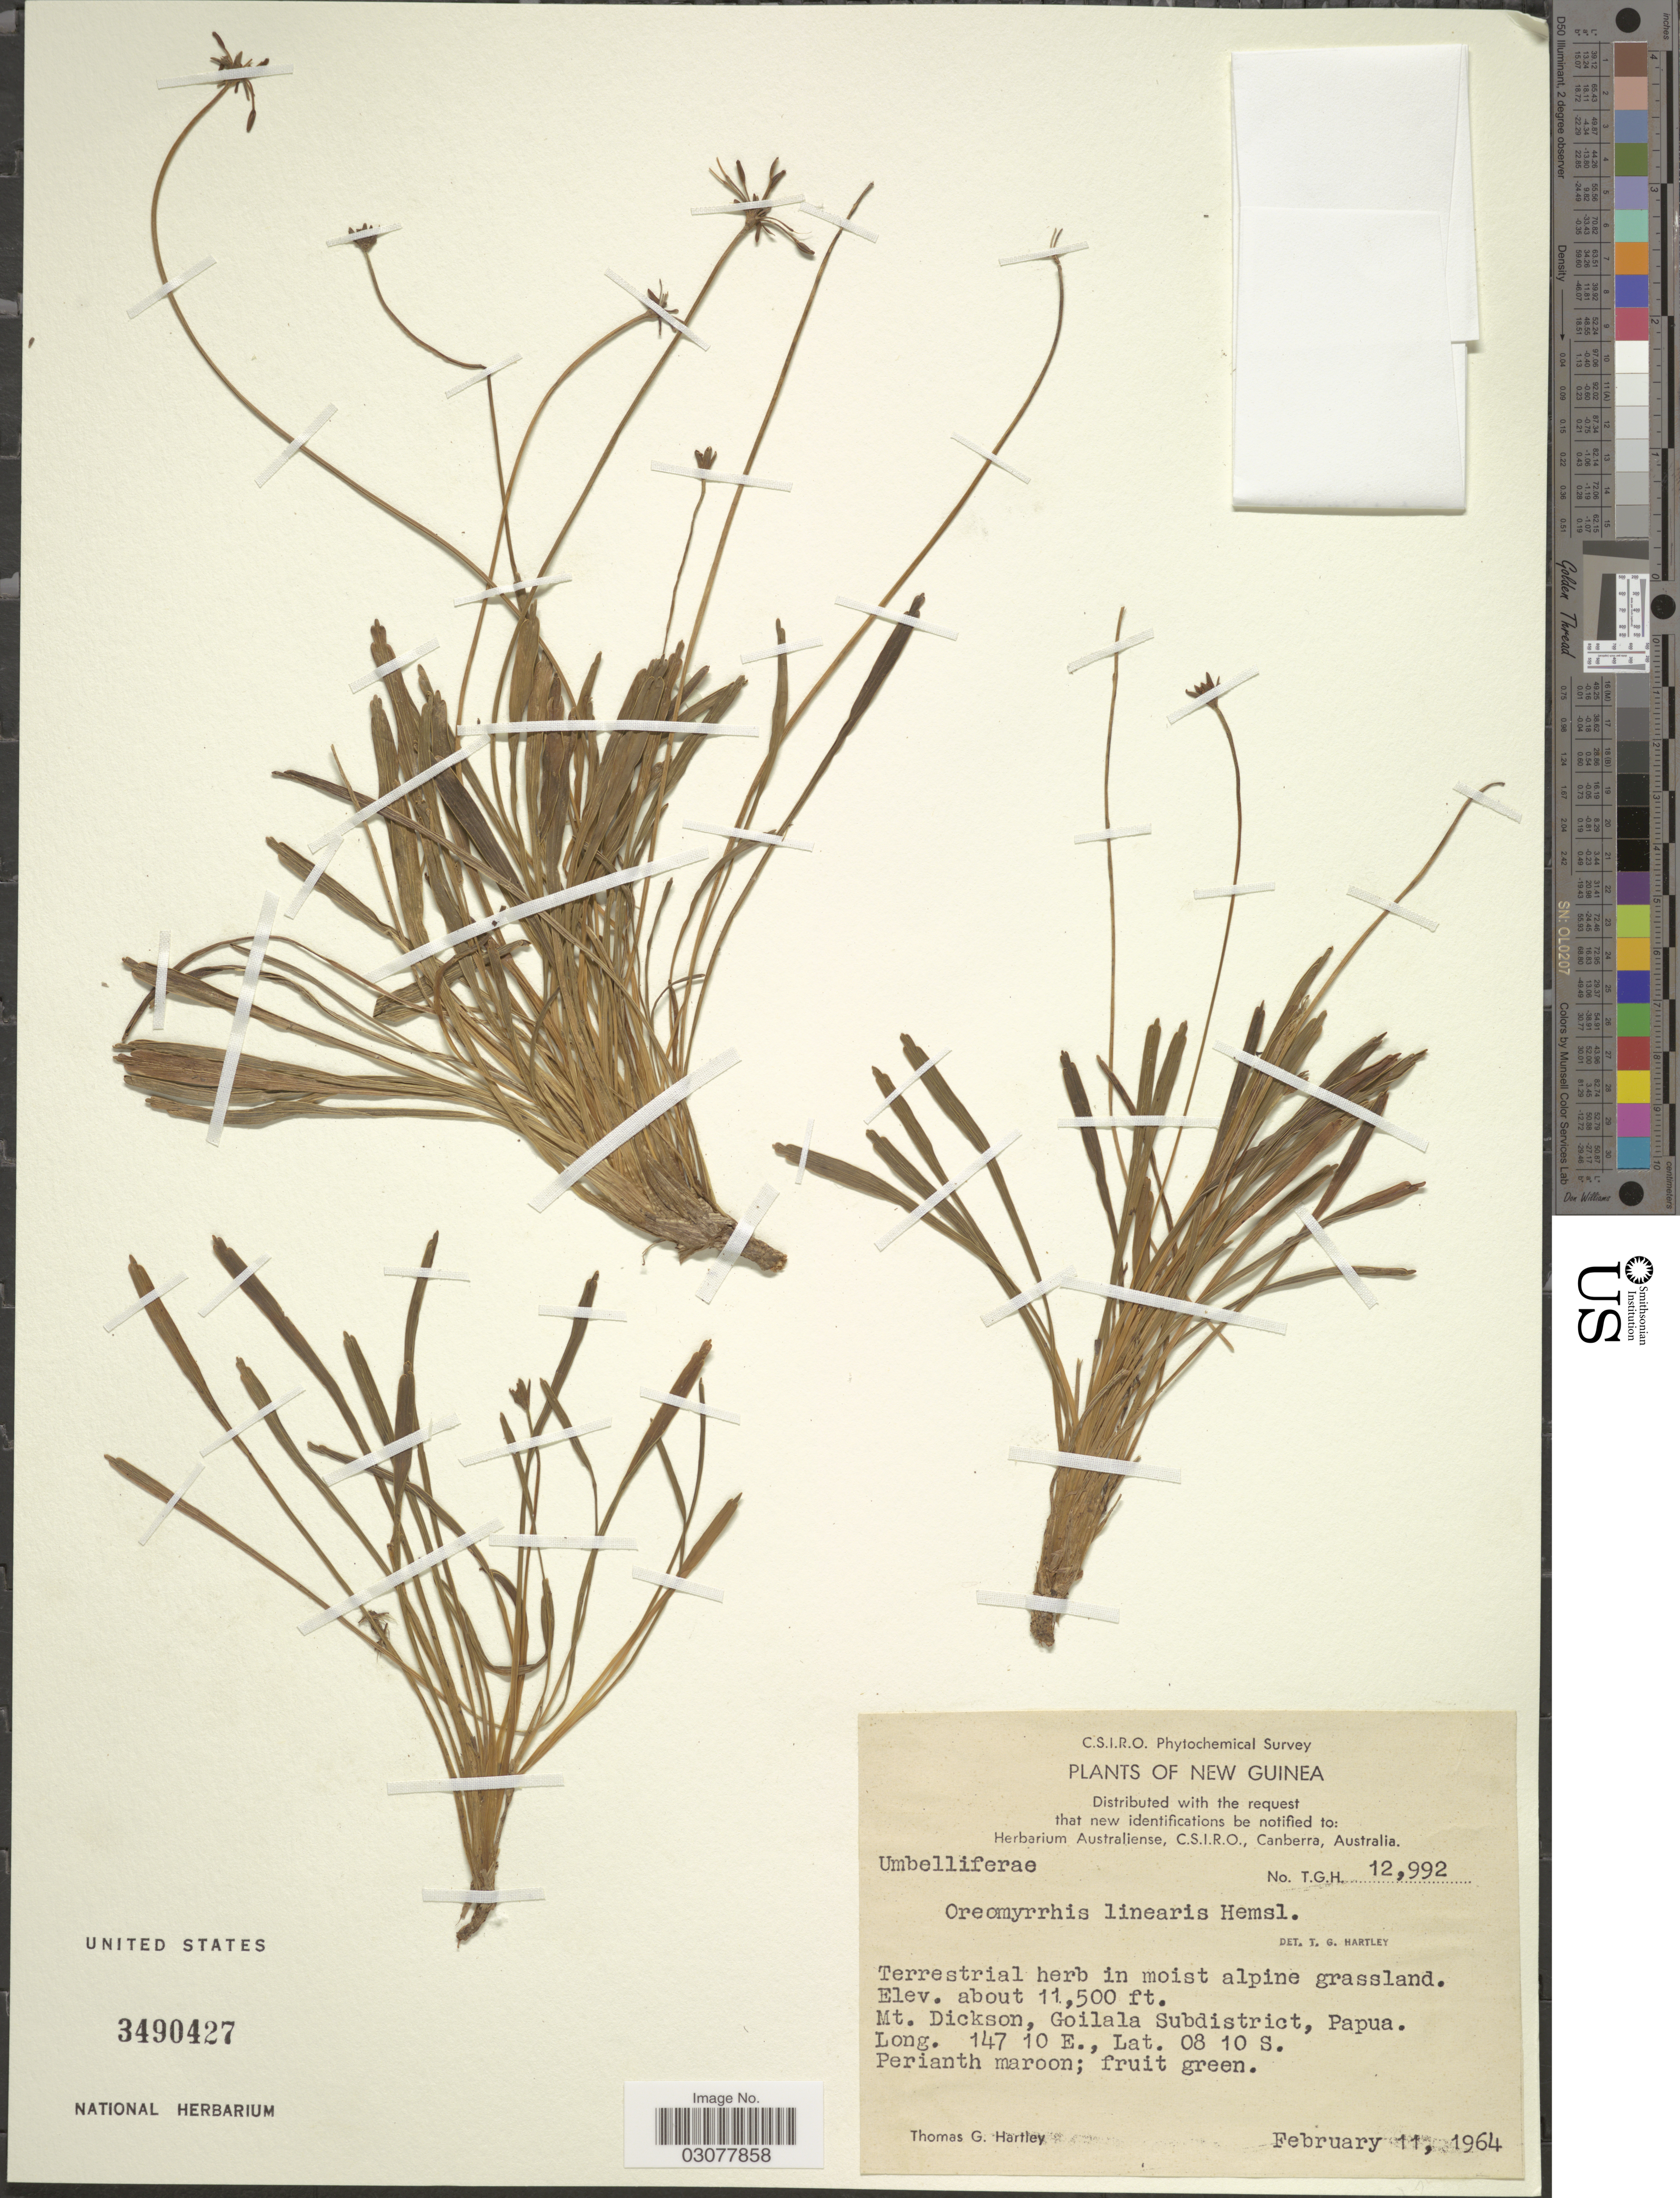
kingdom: Plantae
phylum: Tracheophyta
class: Magnoliopsida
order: Apiales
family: Apiaceae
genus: Chaerophyllum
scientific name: Chaerophyllum lineare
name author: (Hemsl.) K.F. Chung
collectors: T. G. Hartley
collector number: TGH12992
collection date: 1964-02-11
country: Papua New Guinea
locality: New Guinea, Mt. Dickson, Goilala Subdistr, Papua.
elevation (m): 3505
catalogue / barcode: US 3490427